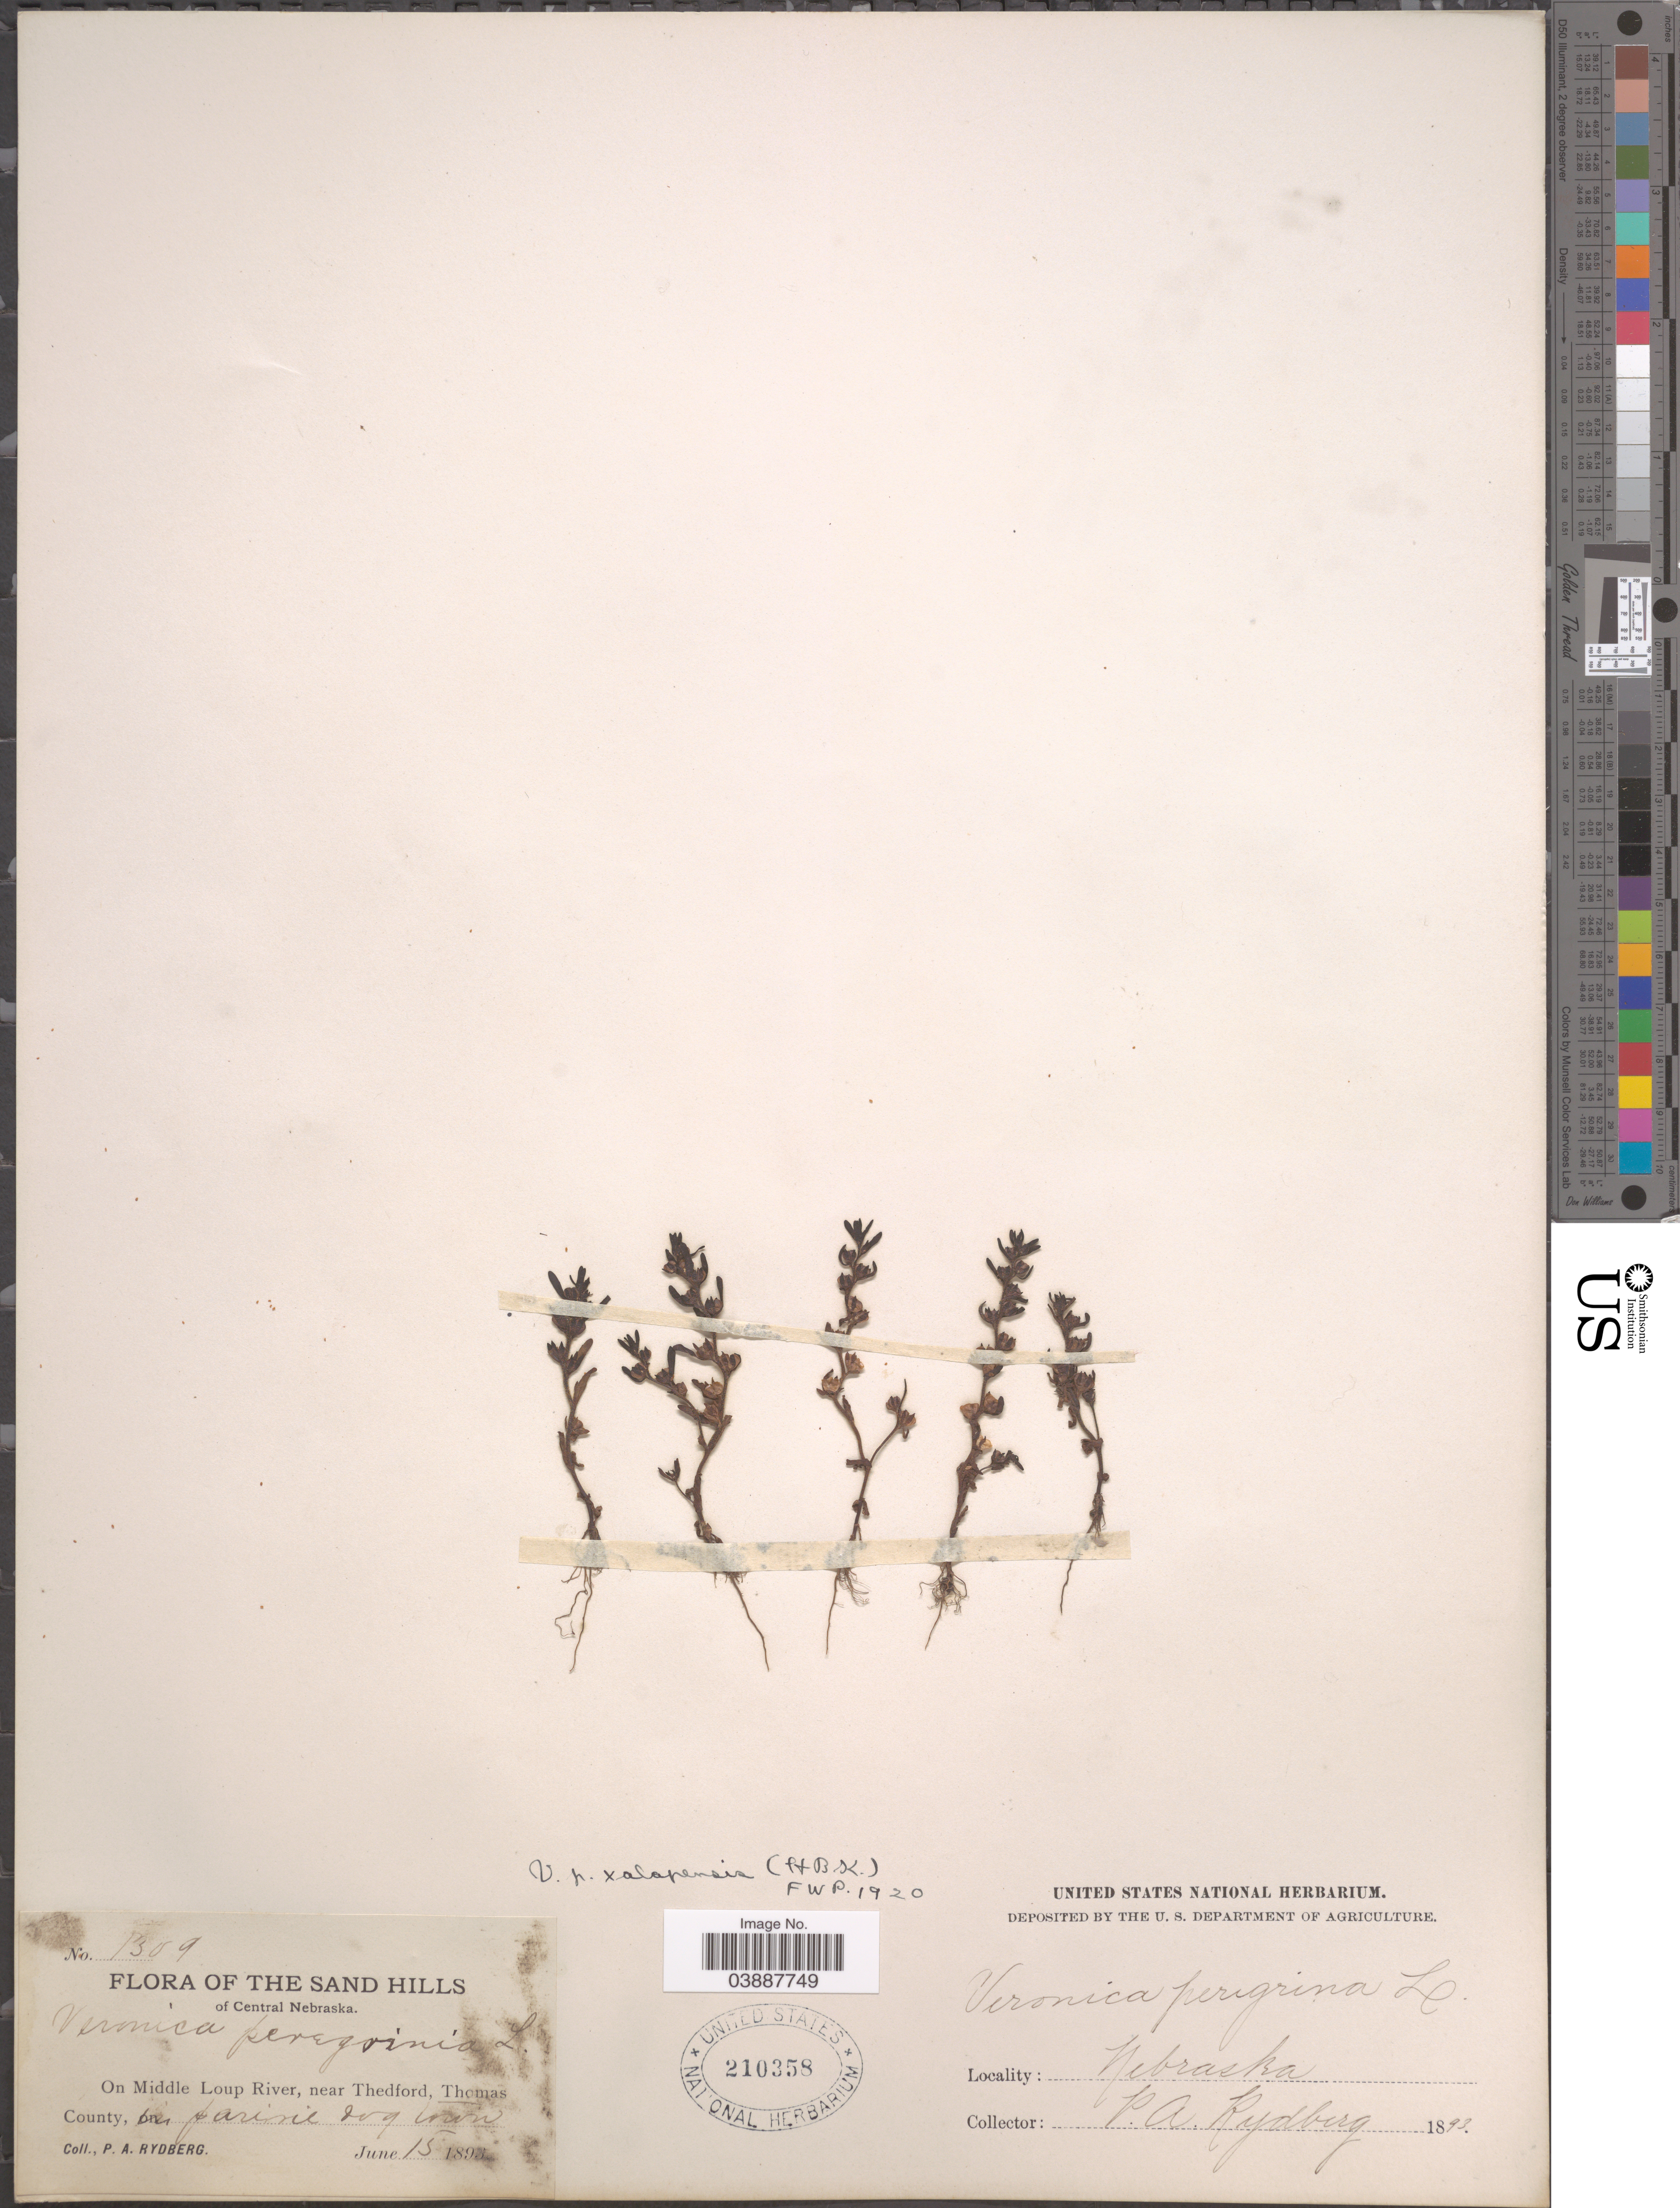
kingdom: Plantae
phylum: Tracheophyta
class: Magnoliopsida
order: Lamiales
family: Plantaginaceae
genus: Veronica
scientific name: Veronica peregrina var. xalapensis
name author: Kunth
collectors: P. A. Rydberg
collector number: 1309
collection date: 1893-06-15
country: United States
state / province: Nebraska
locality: The Sand Hills of Central Nebraska. On Middle Loup River, near Thedford, Thomas County.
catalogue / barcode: US 210358